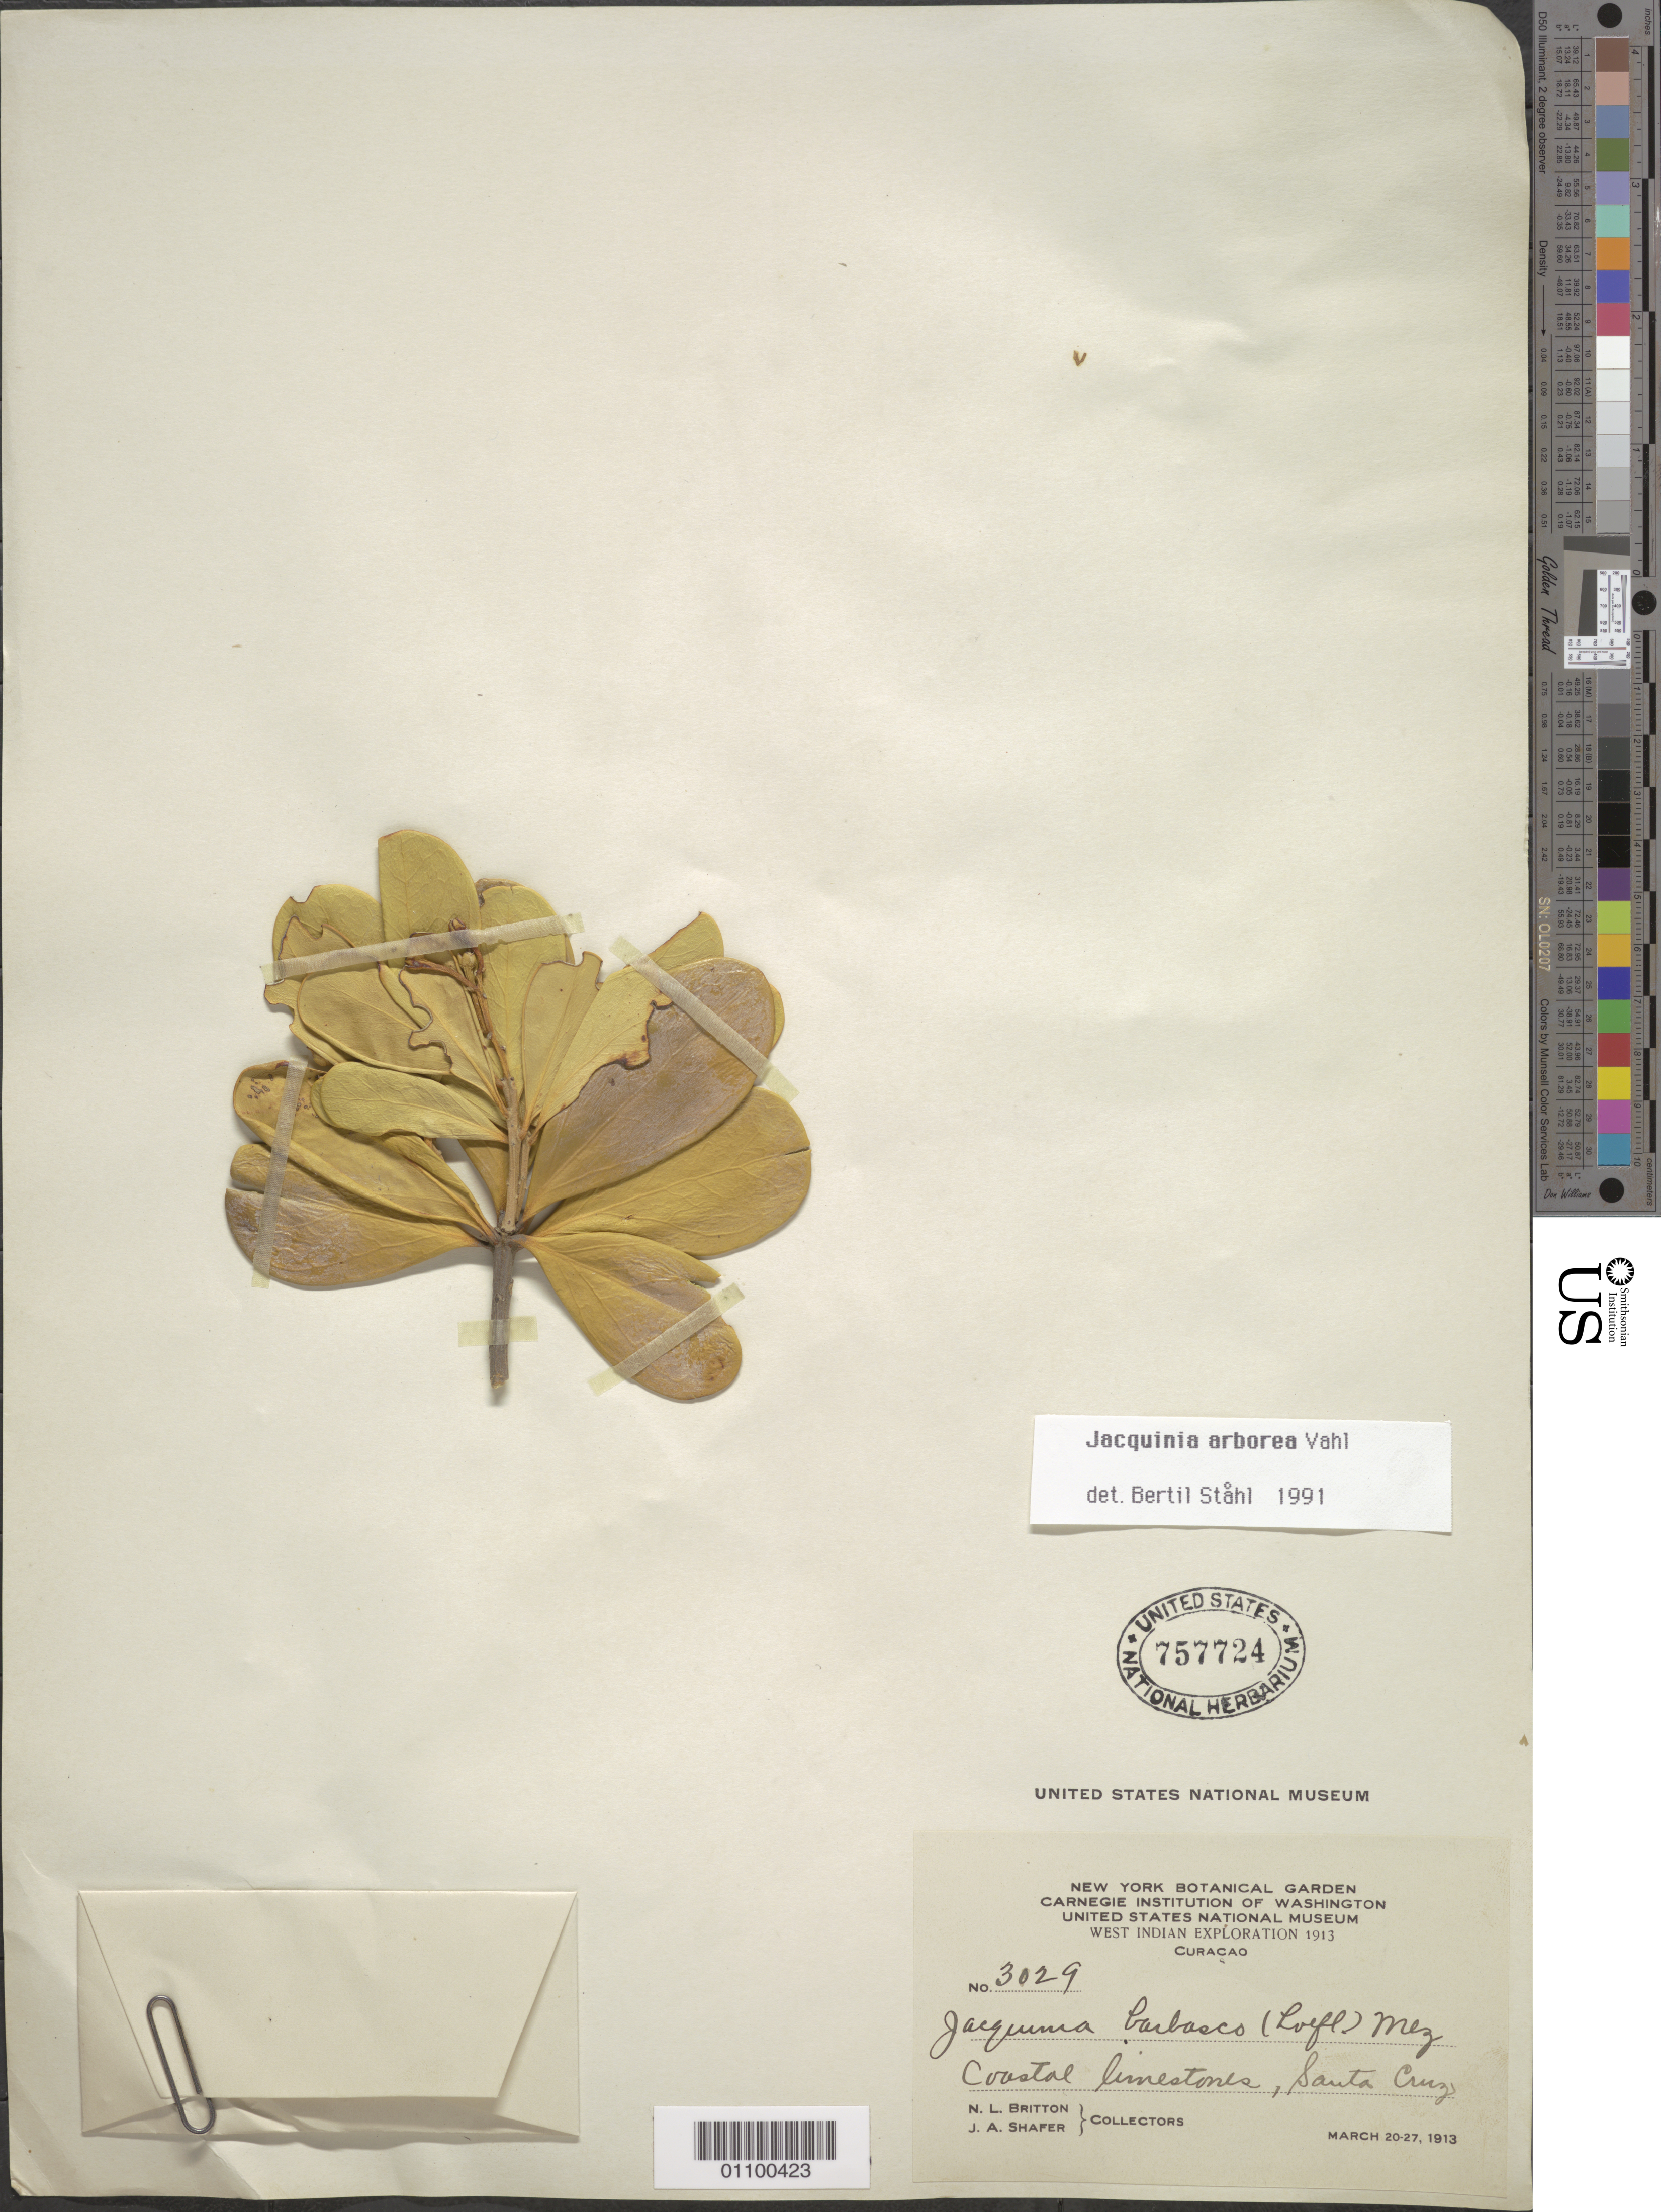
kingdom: Plantae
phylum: Tracheophyta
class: Magnoliopsida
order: Ericales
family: Primulaceae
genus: Jacquinia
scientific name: Jacquinia arborea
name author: Vahl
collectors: N. Britton & J. A. Shafer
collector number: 3019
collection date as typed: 20 Mar 1913 to 27 Mar 1913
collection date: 1913-03-20/1913-03-27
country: Curaçao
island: Curaçao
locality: Santa Cruz: Coastal limestone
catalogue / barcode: US 757724